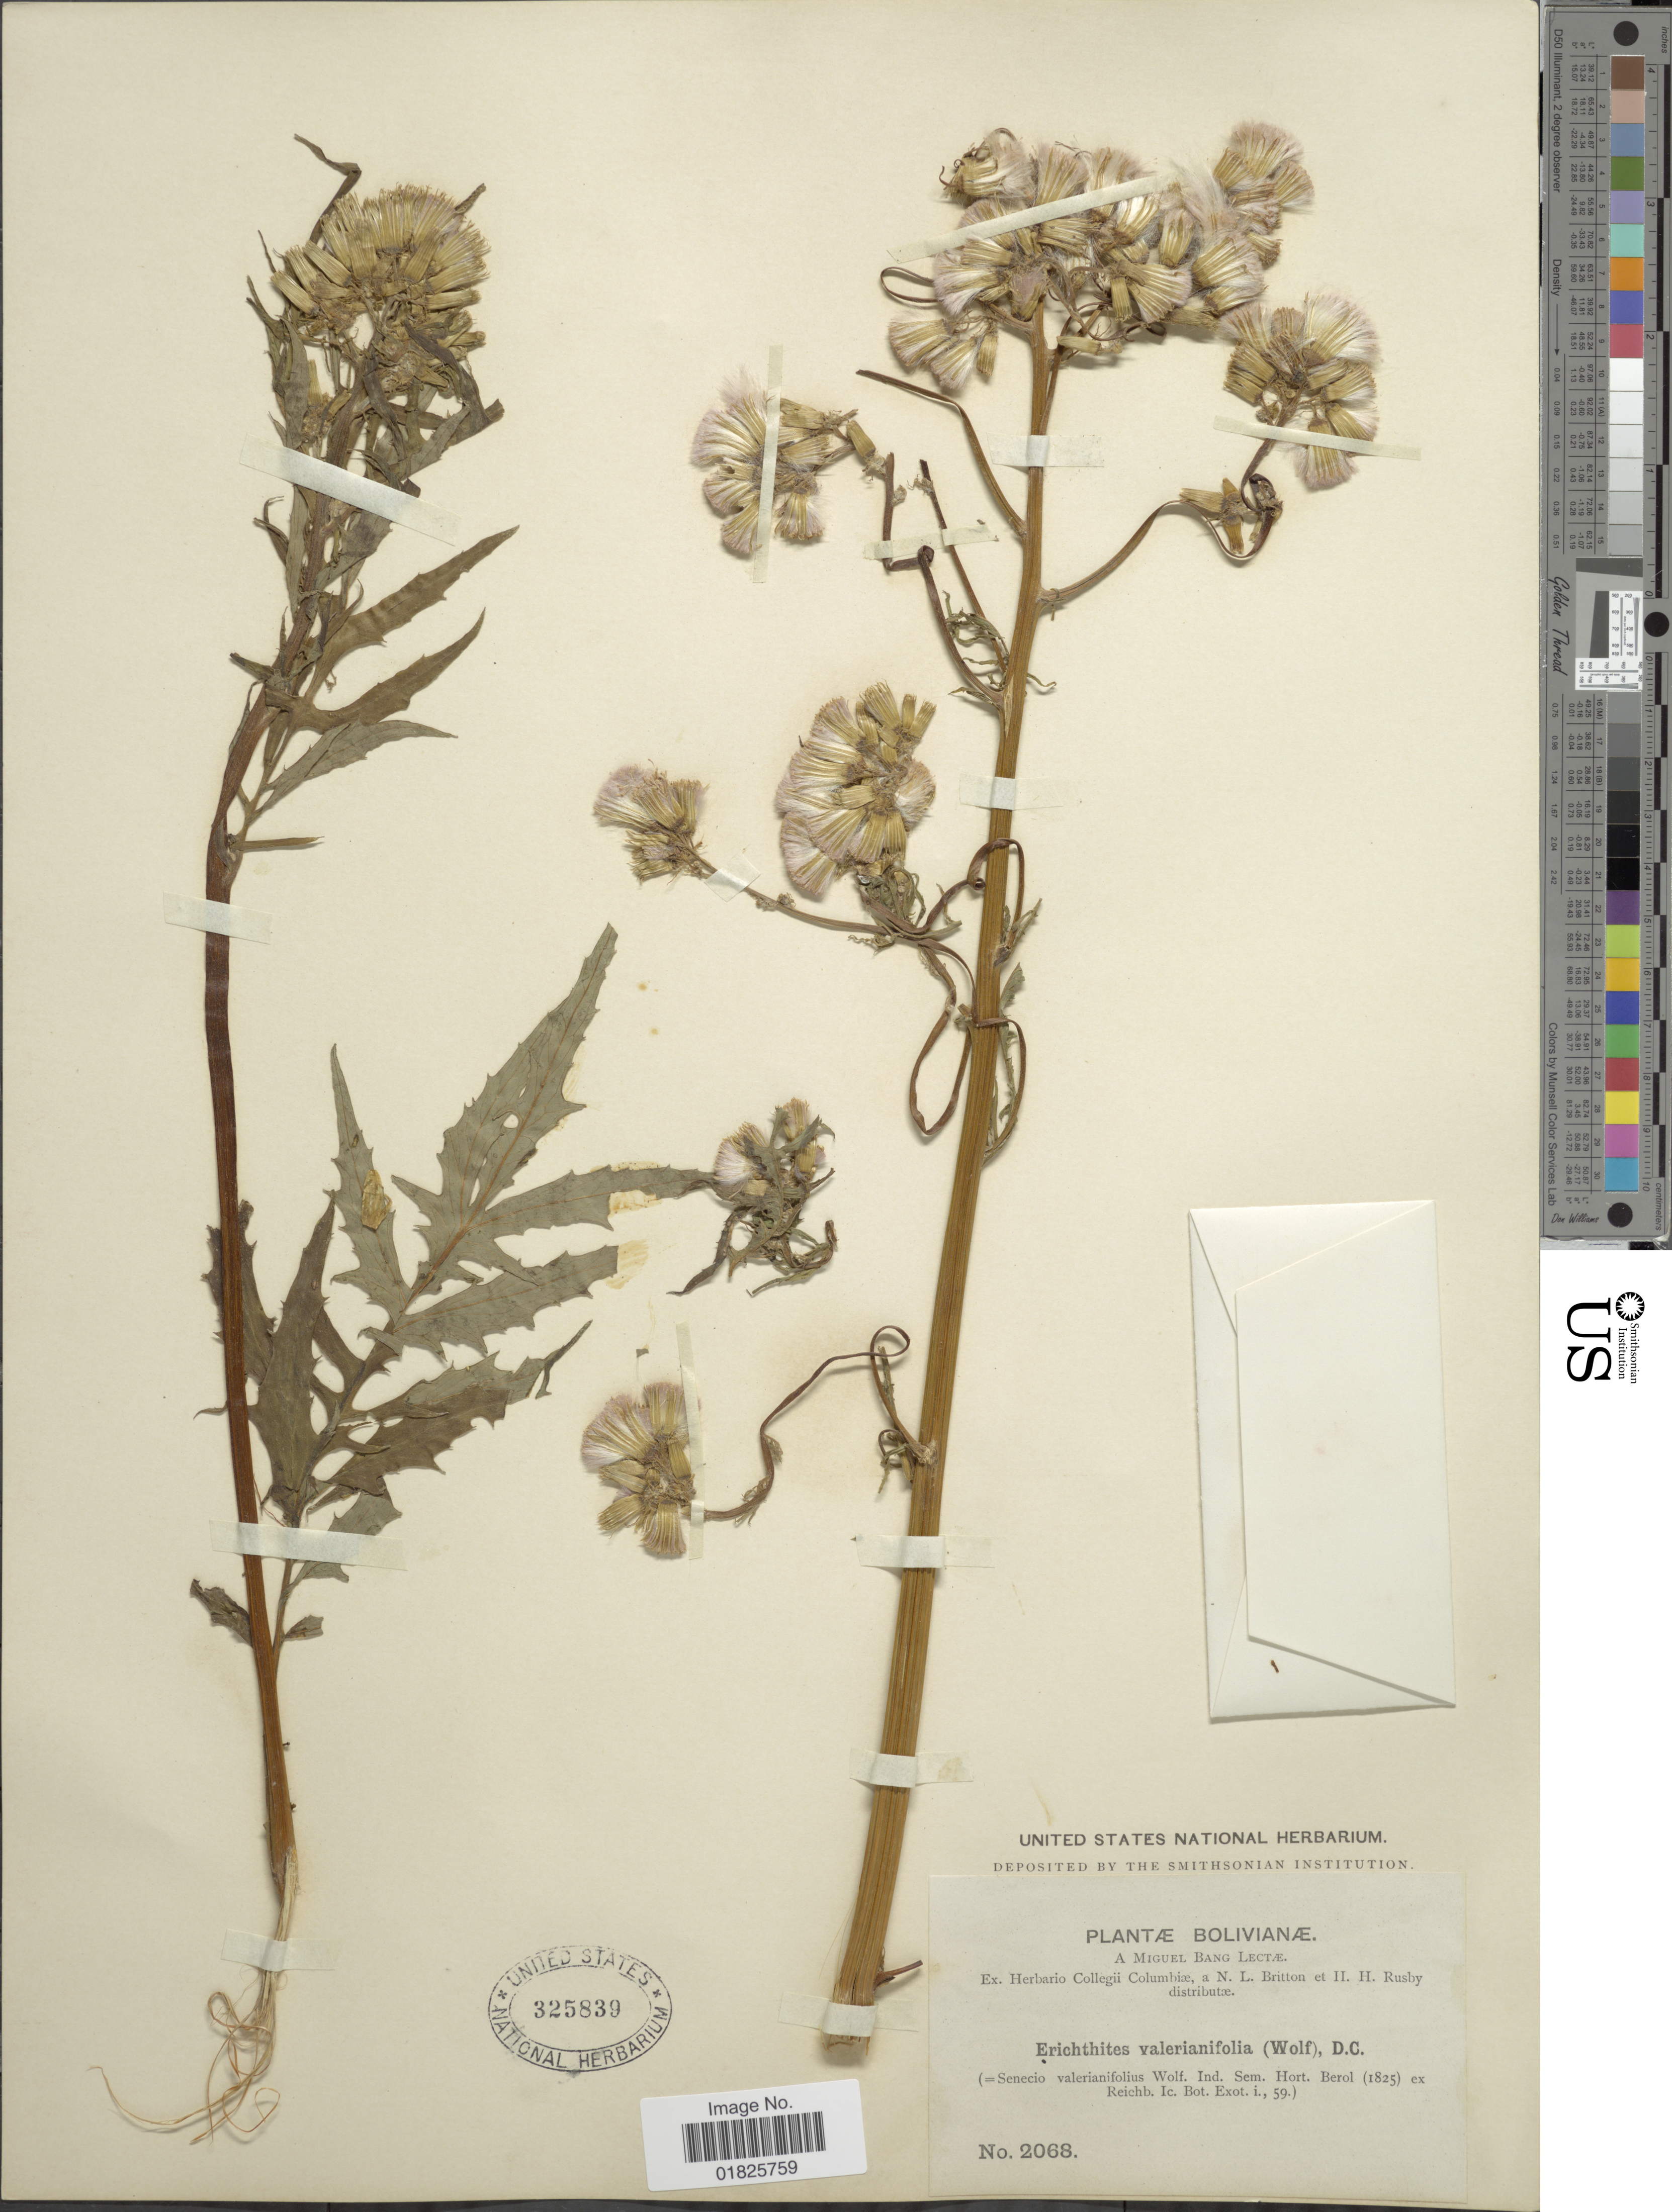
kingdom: Plantae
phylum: Tracheophyta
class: Magnoliopsida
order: Asterales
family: Asteraceae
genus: Erechtites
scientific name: Erechtites valerianifolius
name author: (Link ex Spreng.) DC.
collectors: M. Bang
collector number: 2068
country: Bolivia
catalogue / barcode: US 325839